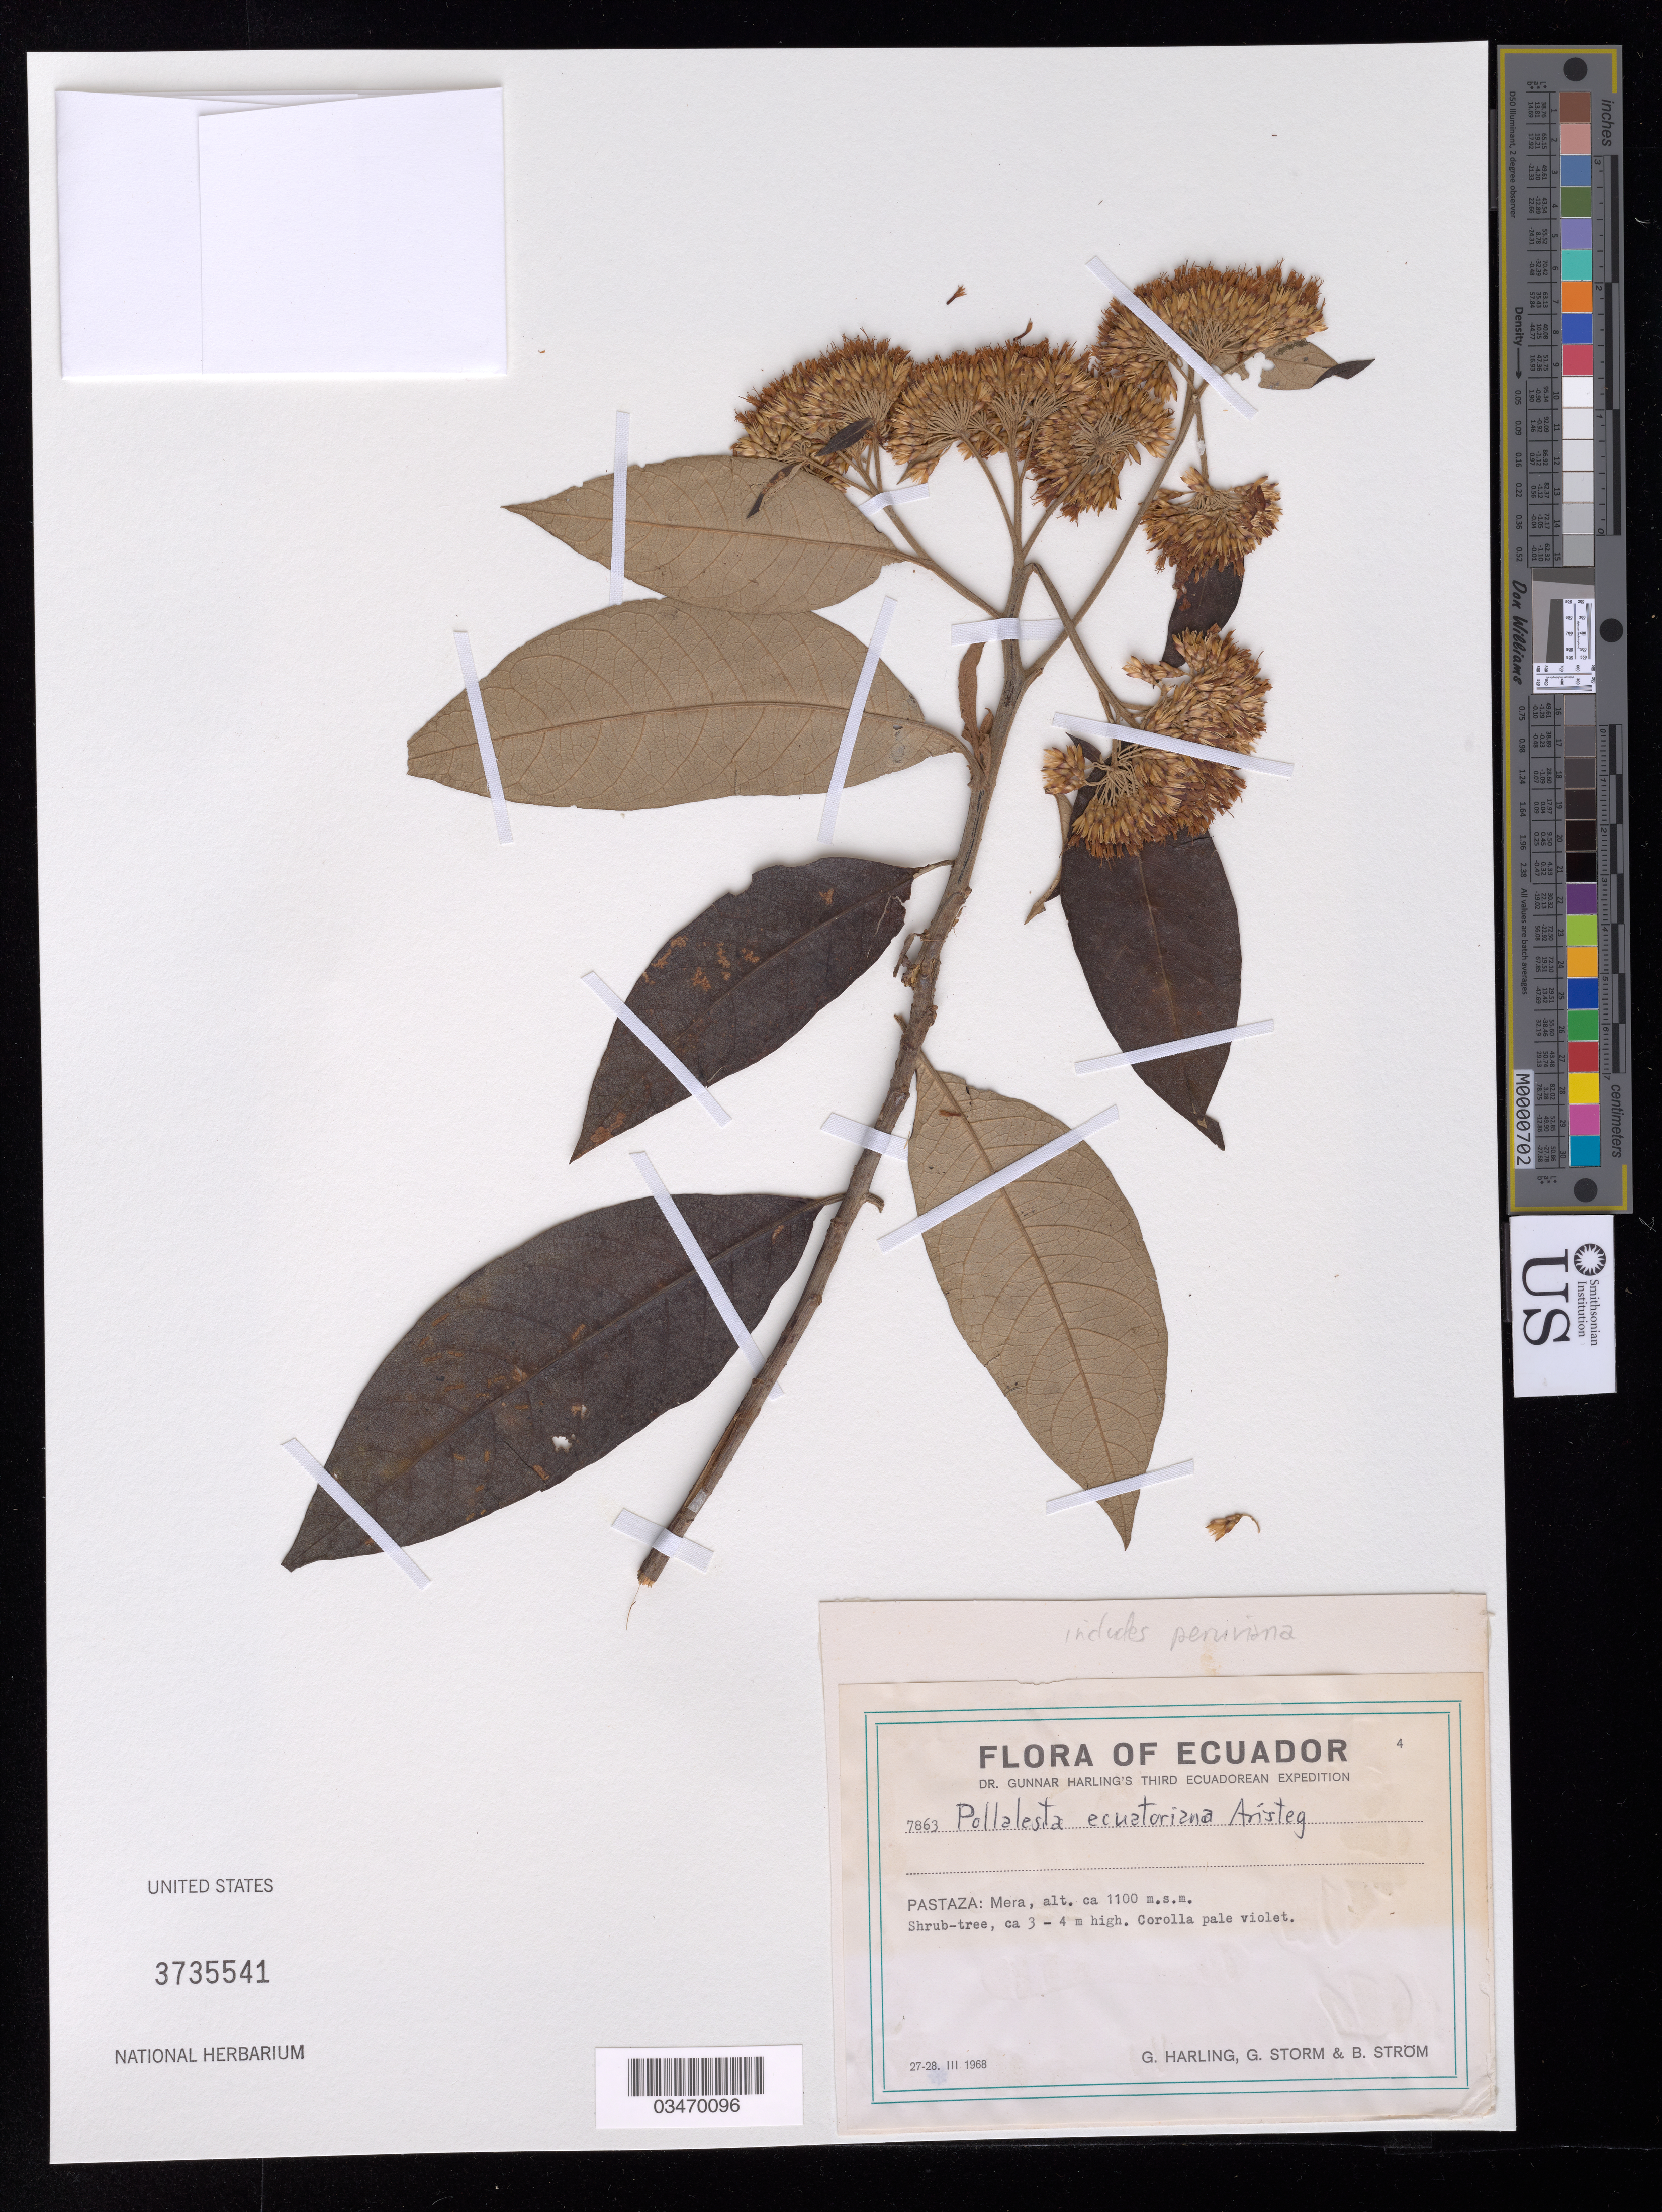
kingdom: Plantae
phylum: Tracheophyta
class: Magnoliopsida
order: Asterales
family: Asteraceae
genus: Piptocoma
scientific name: Piptocoma discolor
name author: (Kunth) Pruski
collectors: G. Harling, G. Storm & B. Ström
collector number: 7863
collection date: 1968-03-27/1968-03-28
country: Ecuador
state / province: Pastaza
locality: Mera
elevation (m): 1100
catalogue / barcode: US 3735541